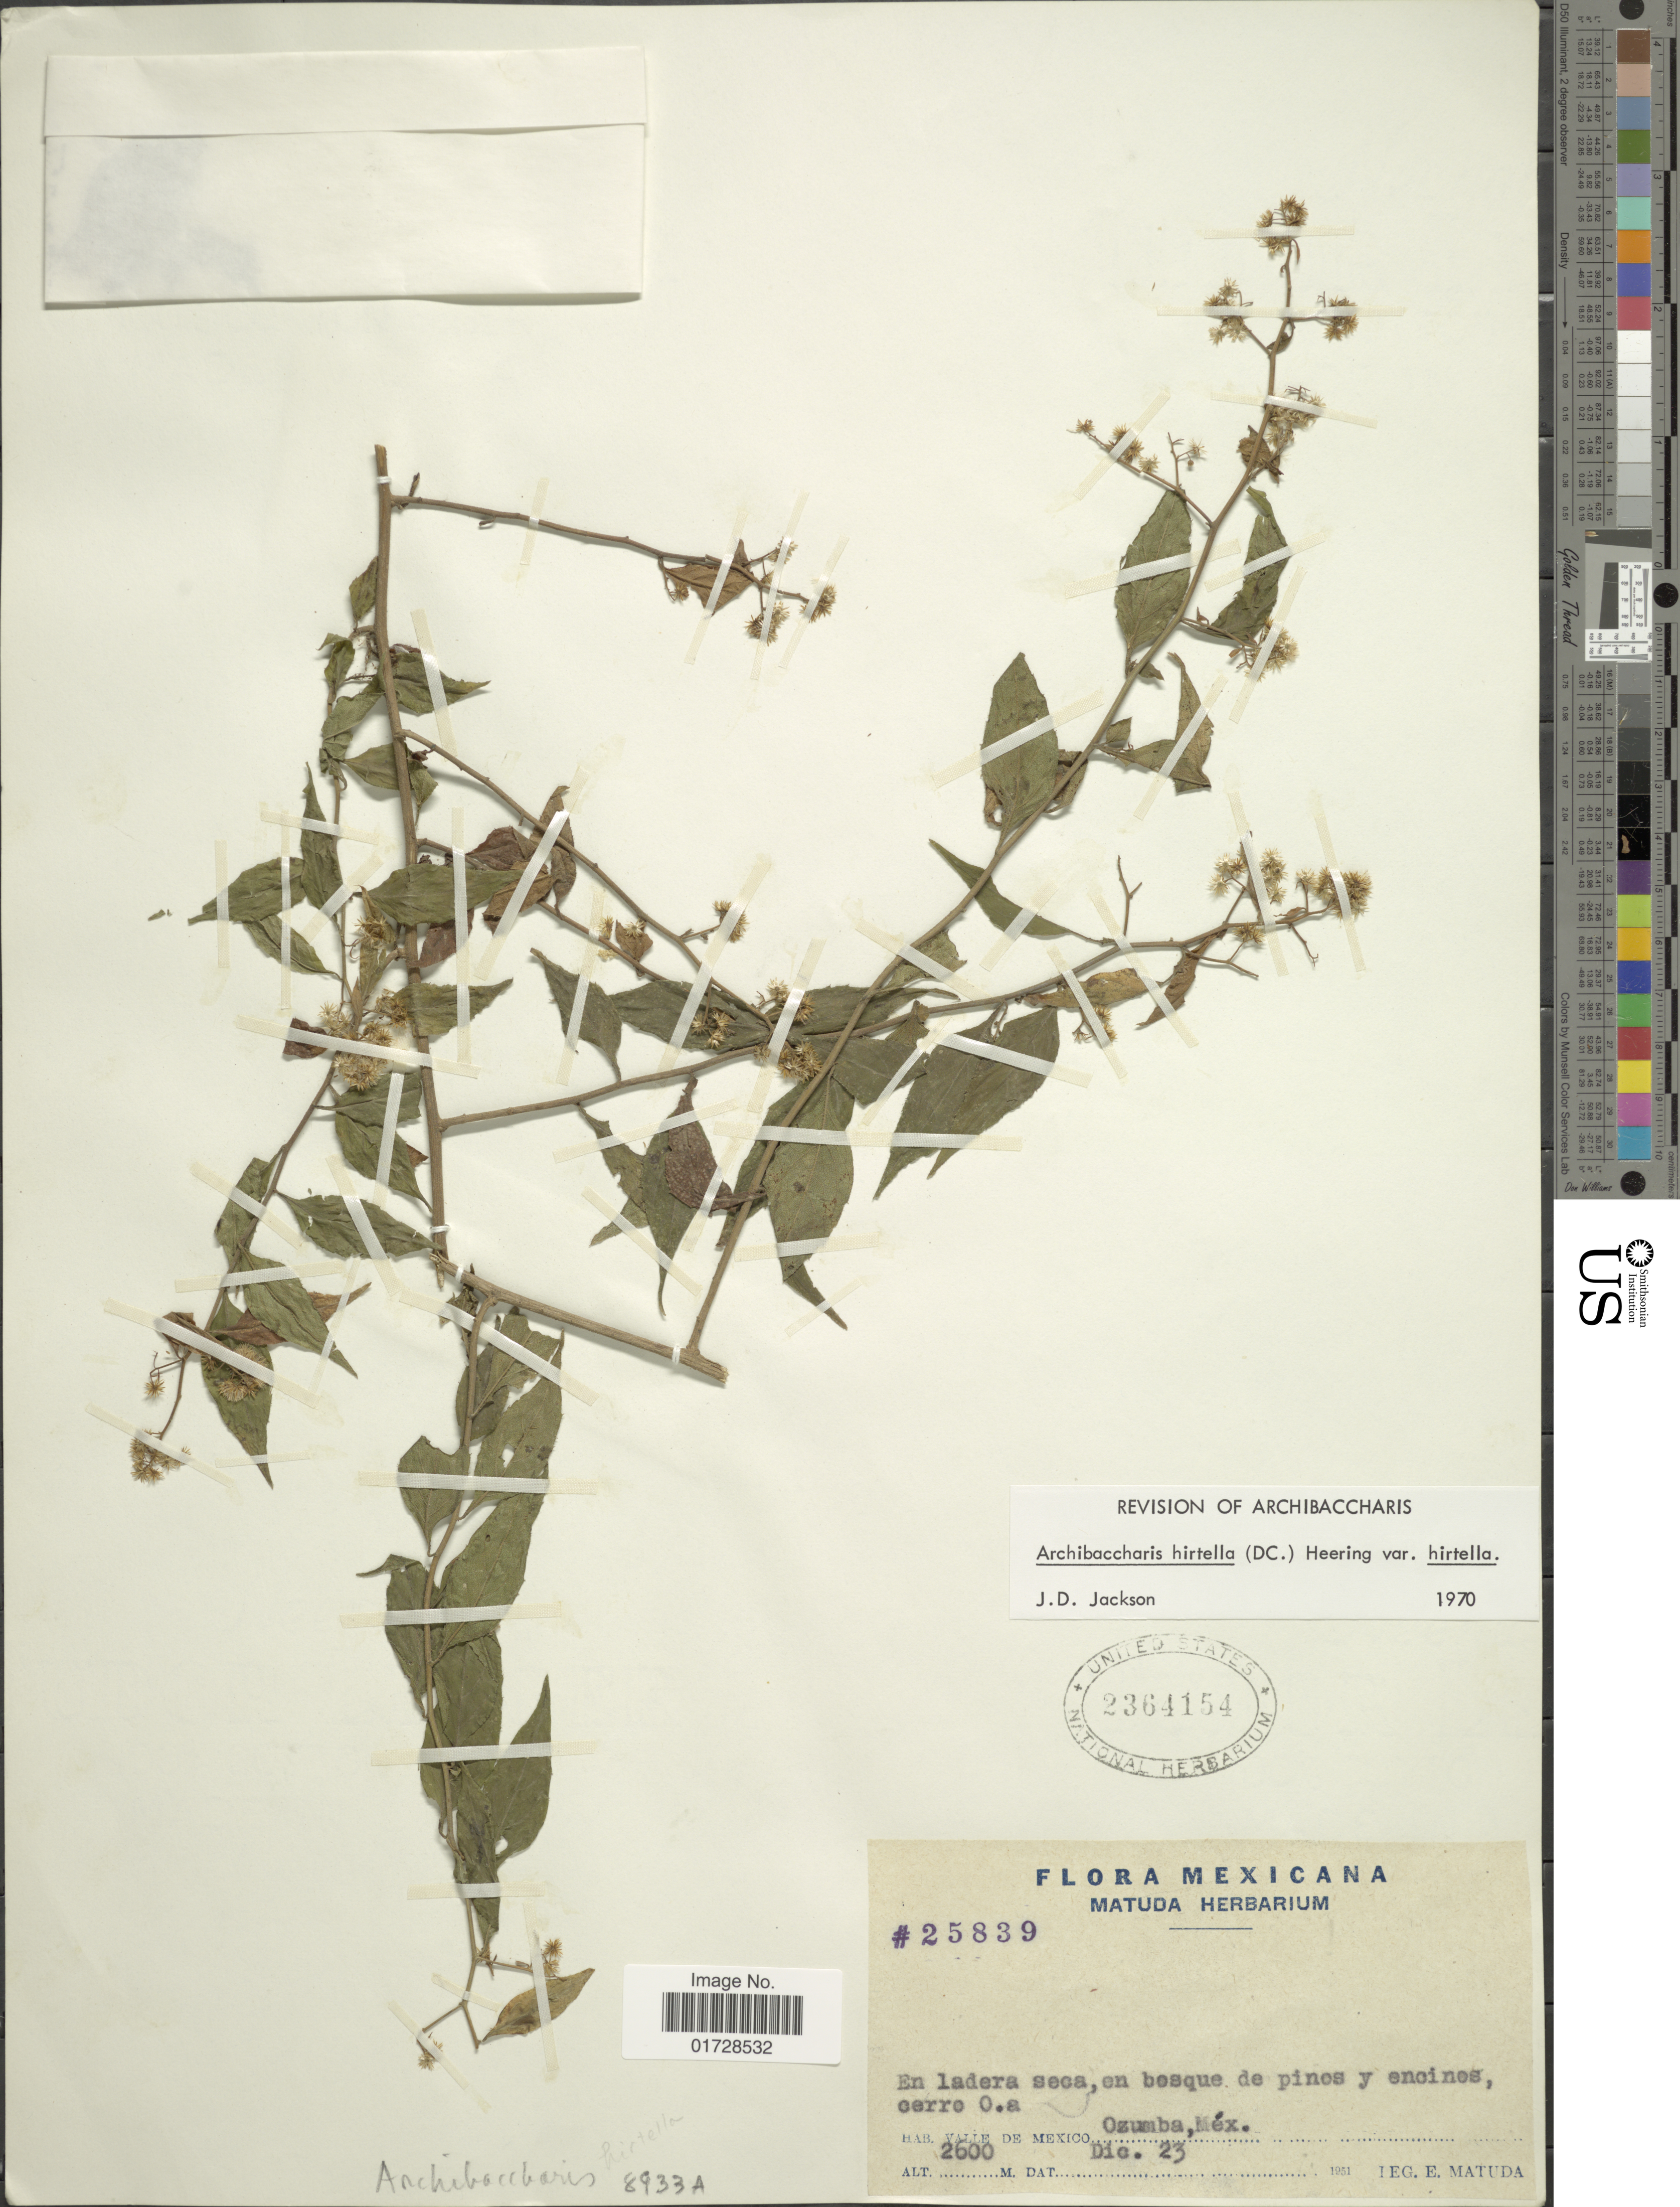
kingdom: Plantae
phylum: Tracheophyta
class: Magnoliopsida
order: Asterales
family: Asteraceae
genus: Archibaccharis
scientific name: Archibaccharis hirtella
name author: (DC.) Heering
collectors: E. Matuda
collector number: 25839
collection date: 1951-12-23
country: Mexico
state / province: México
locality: Valle de Mexico, Ozumba, Mex.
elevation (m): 2600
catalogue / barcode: US 2364154